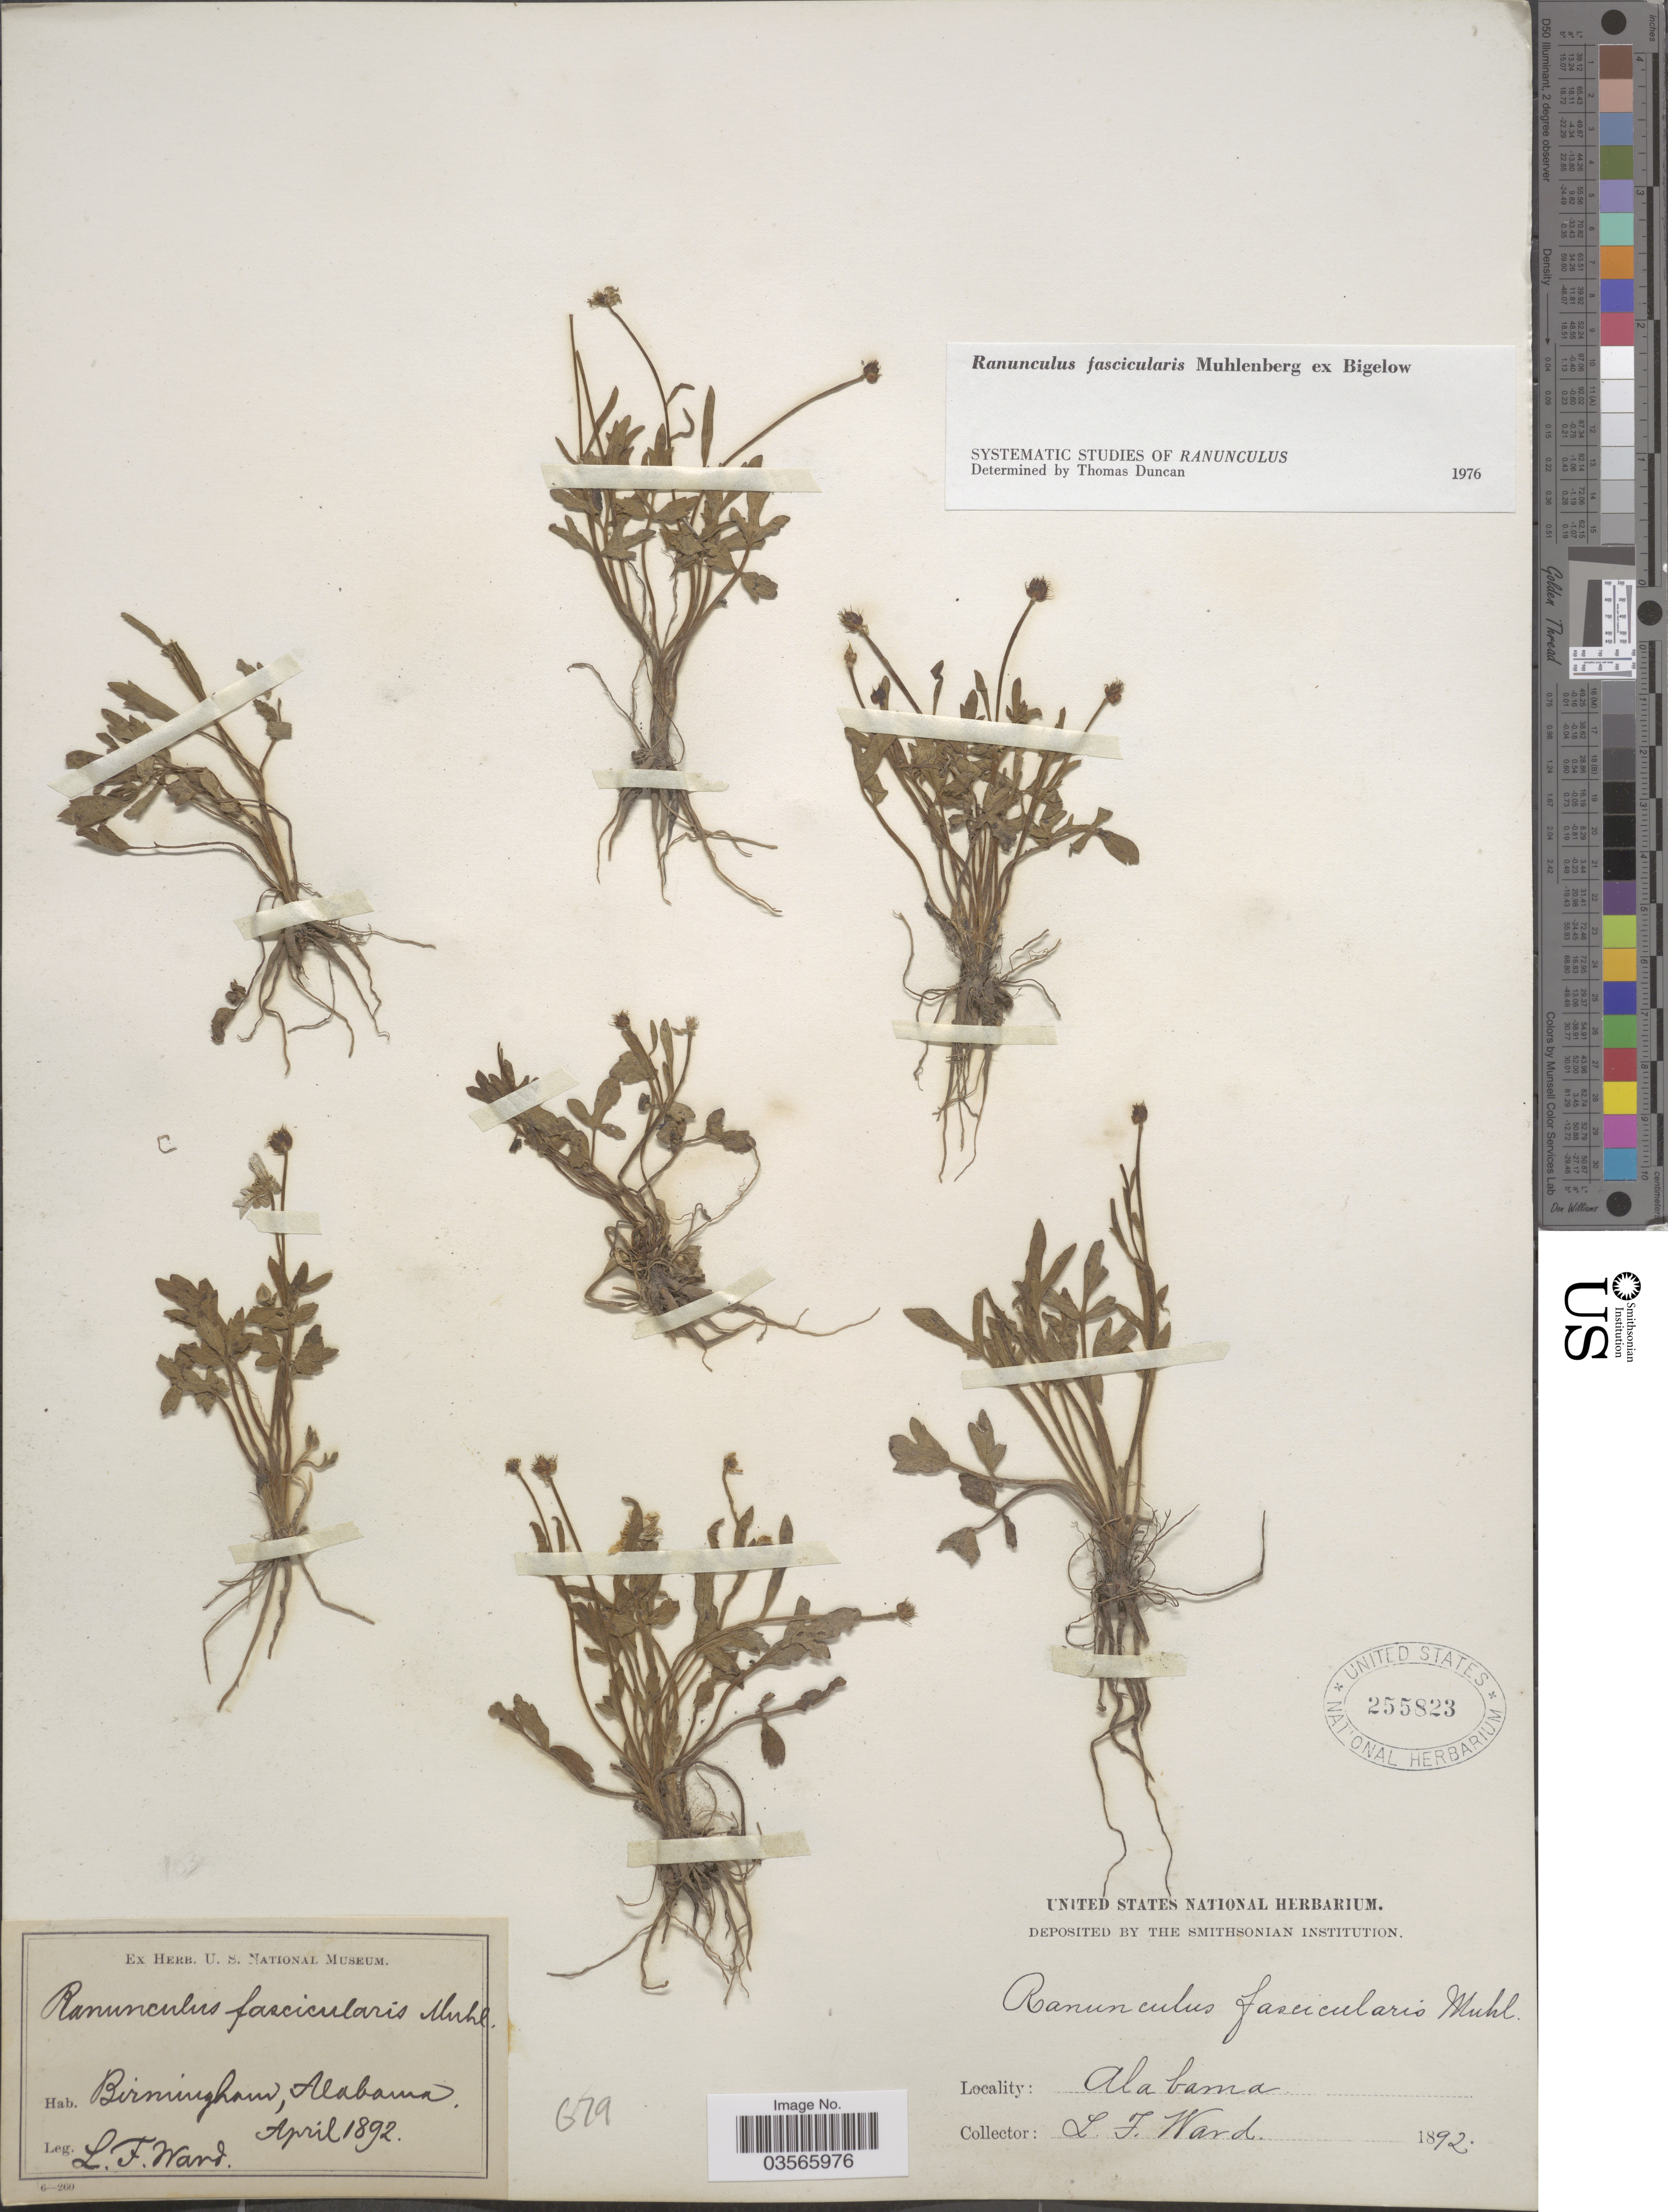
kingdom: Plantae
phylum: Tracheophyta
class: Magnoliopsida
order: Ranunculales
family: Ranunculaceae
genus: Ranunculus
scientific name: Ranunculus fascicularis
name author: Muhl. ex Bigelow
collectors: L. Ward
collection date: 1892-04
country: United States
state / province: Alabama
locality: Birmingham.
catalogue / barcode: US 255823